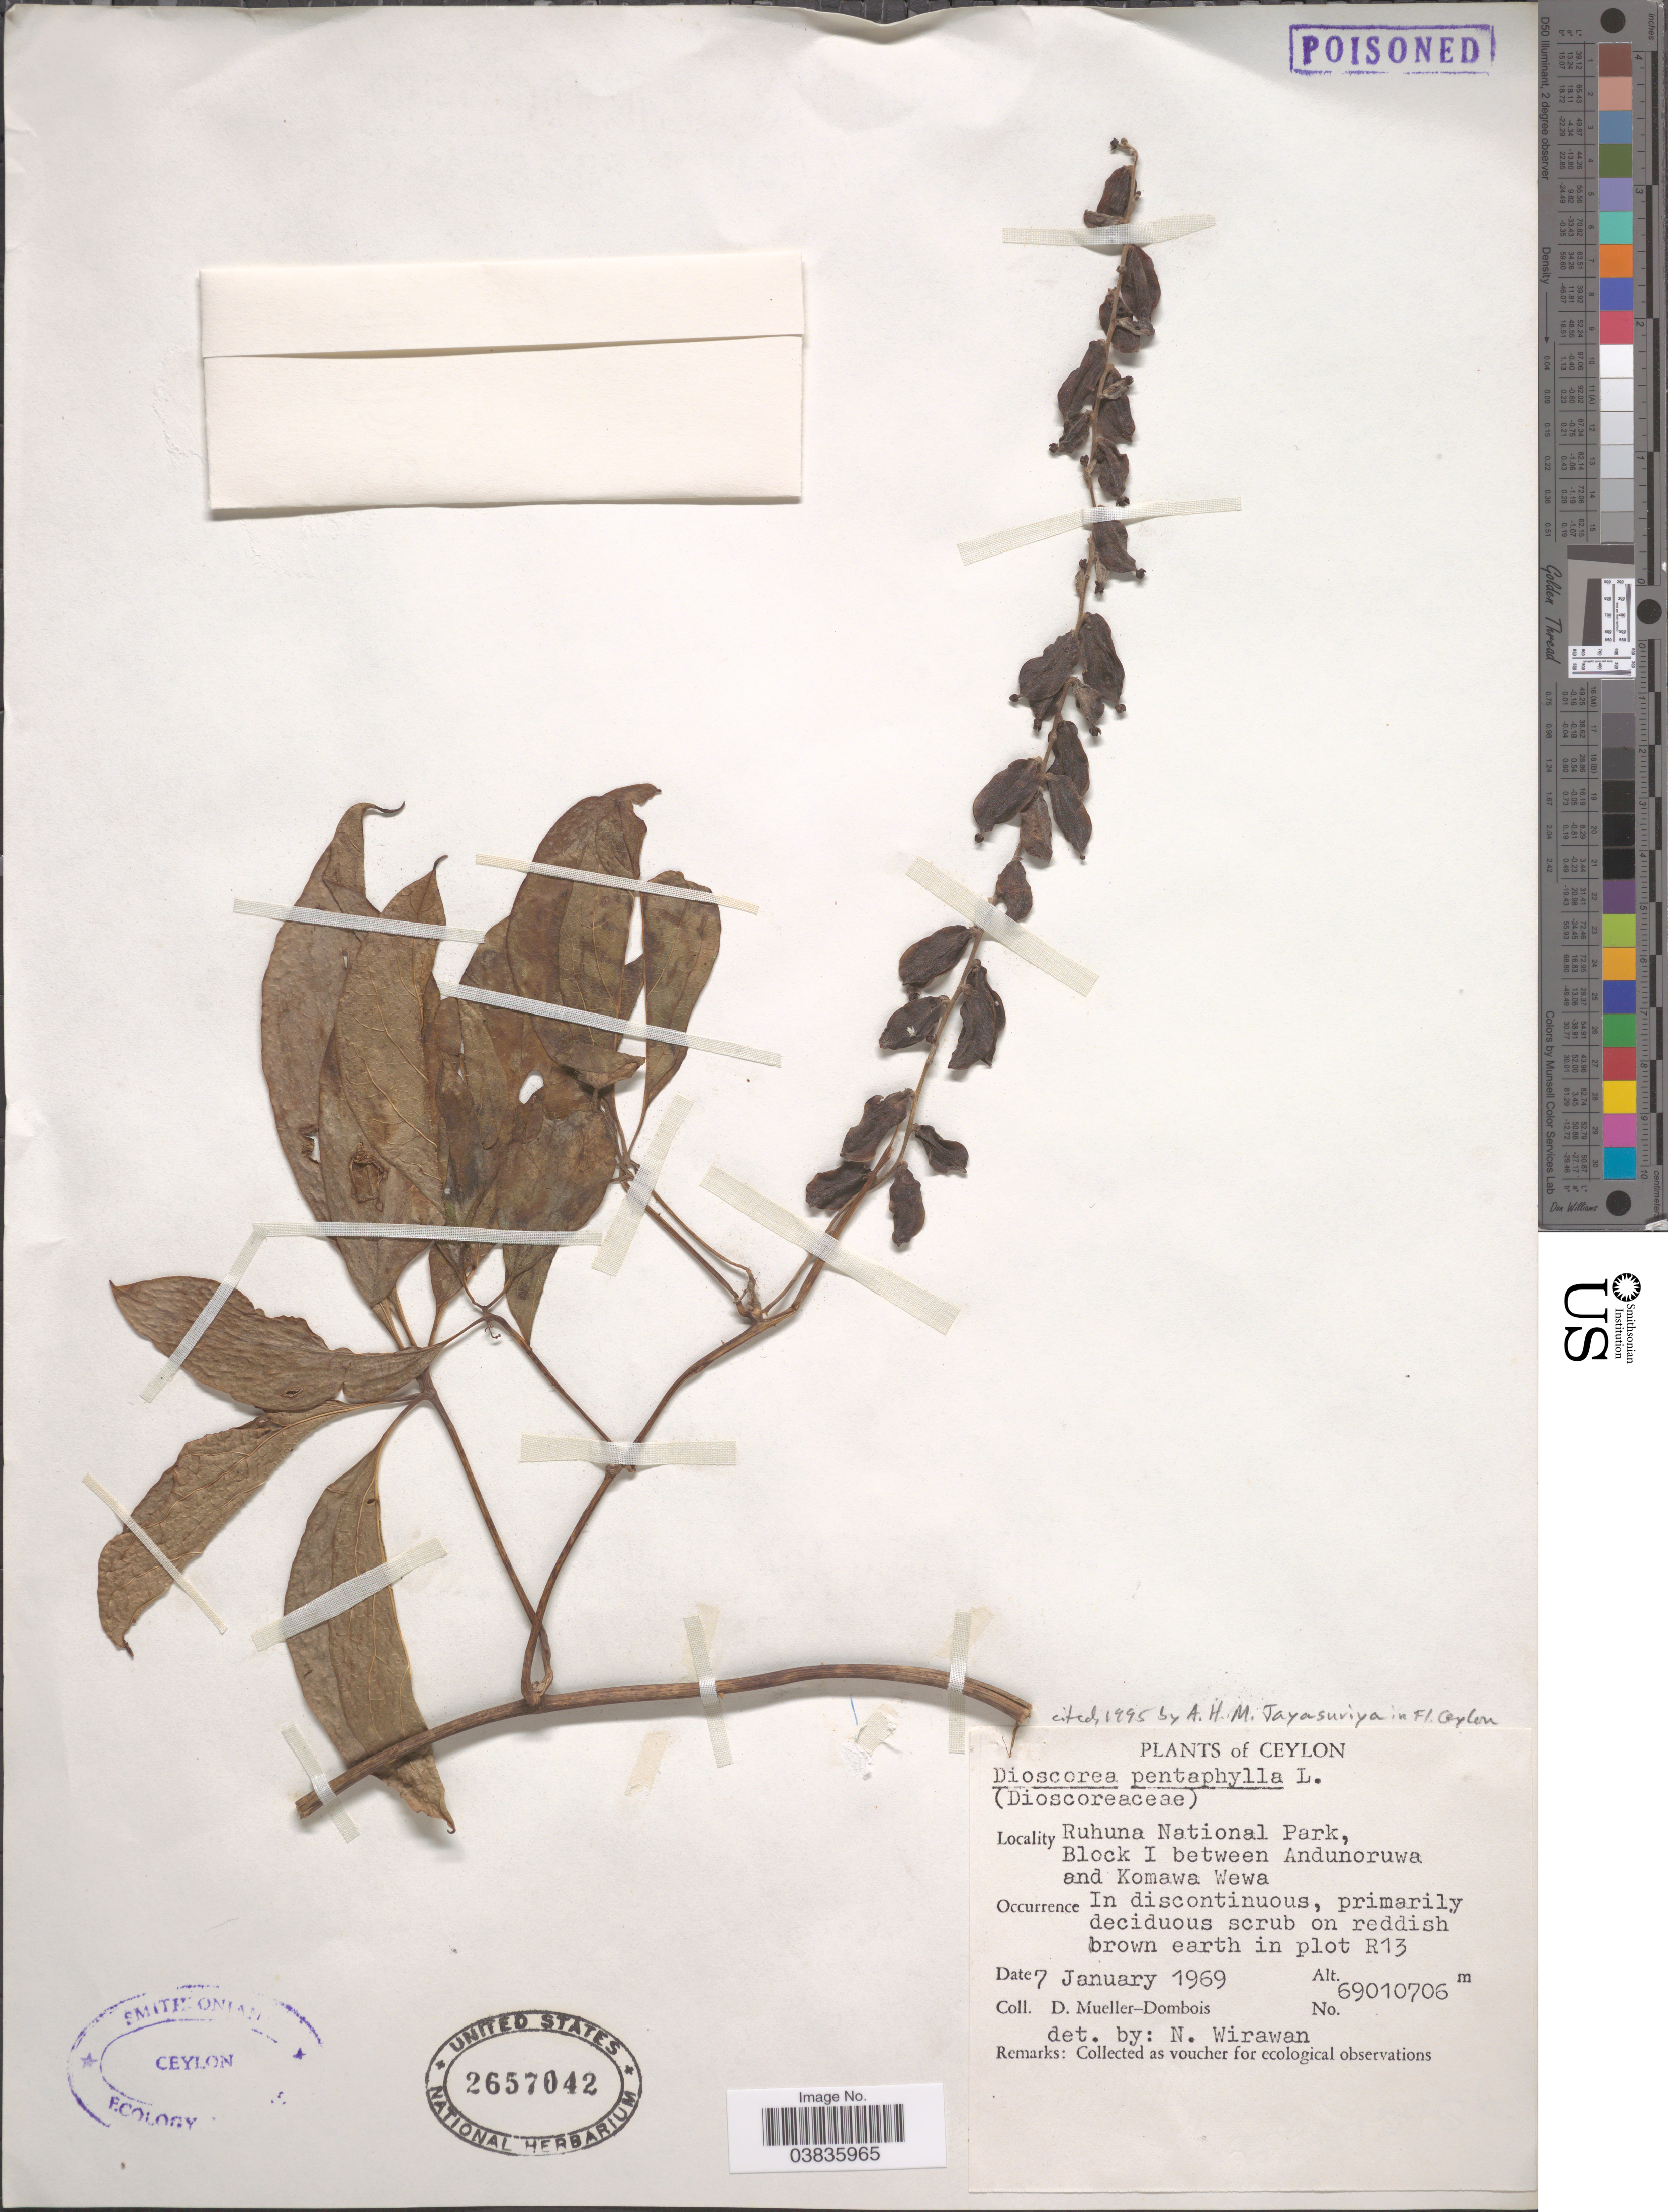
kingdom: Plantae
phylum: Tracheophyta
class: Liliopsida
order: Dioscoreales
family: Dioscoreaceae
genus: Dioscorea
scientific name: Dioscorea pentaphylla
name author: L.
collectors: D. Mueller-Dombois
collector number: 69010706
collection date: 1969-01-07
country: Sri Lanka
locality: Ceylon. Ruhuna National Park, Block I between Andunoruwa and Komawa Wewa. In discontinuous, primarily deciduous scrub on reddish brown earth in plot R13.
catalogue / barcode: US 2657042